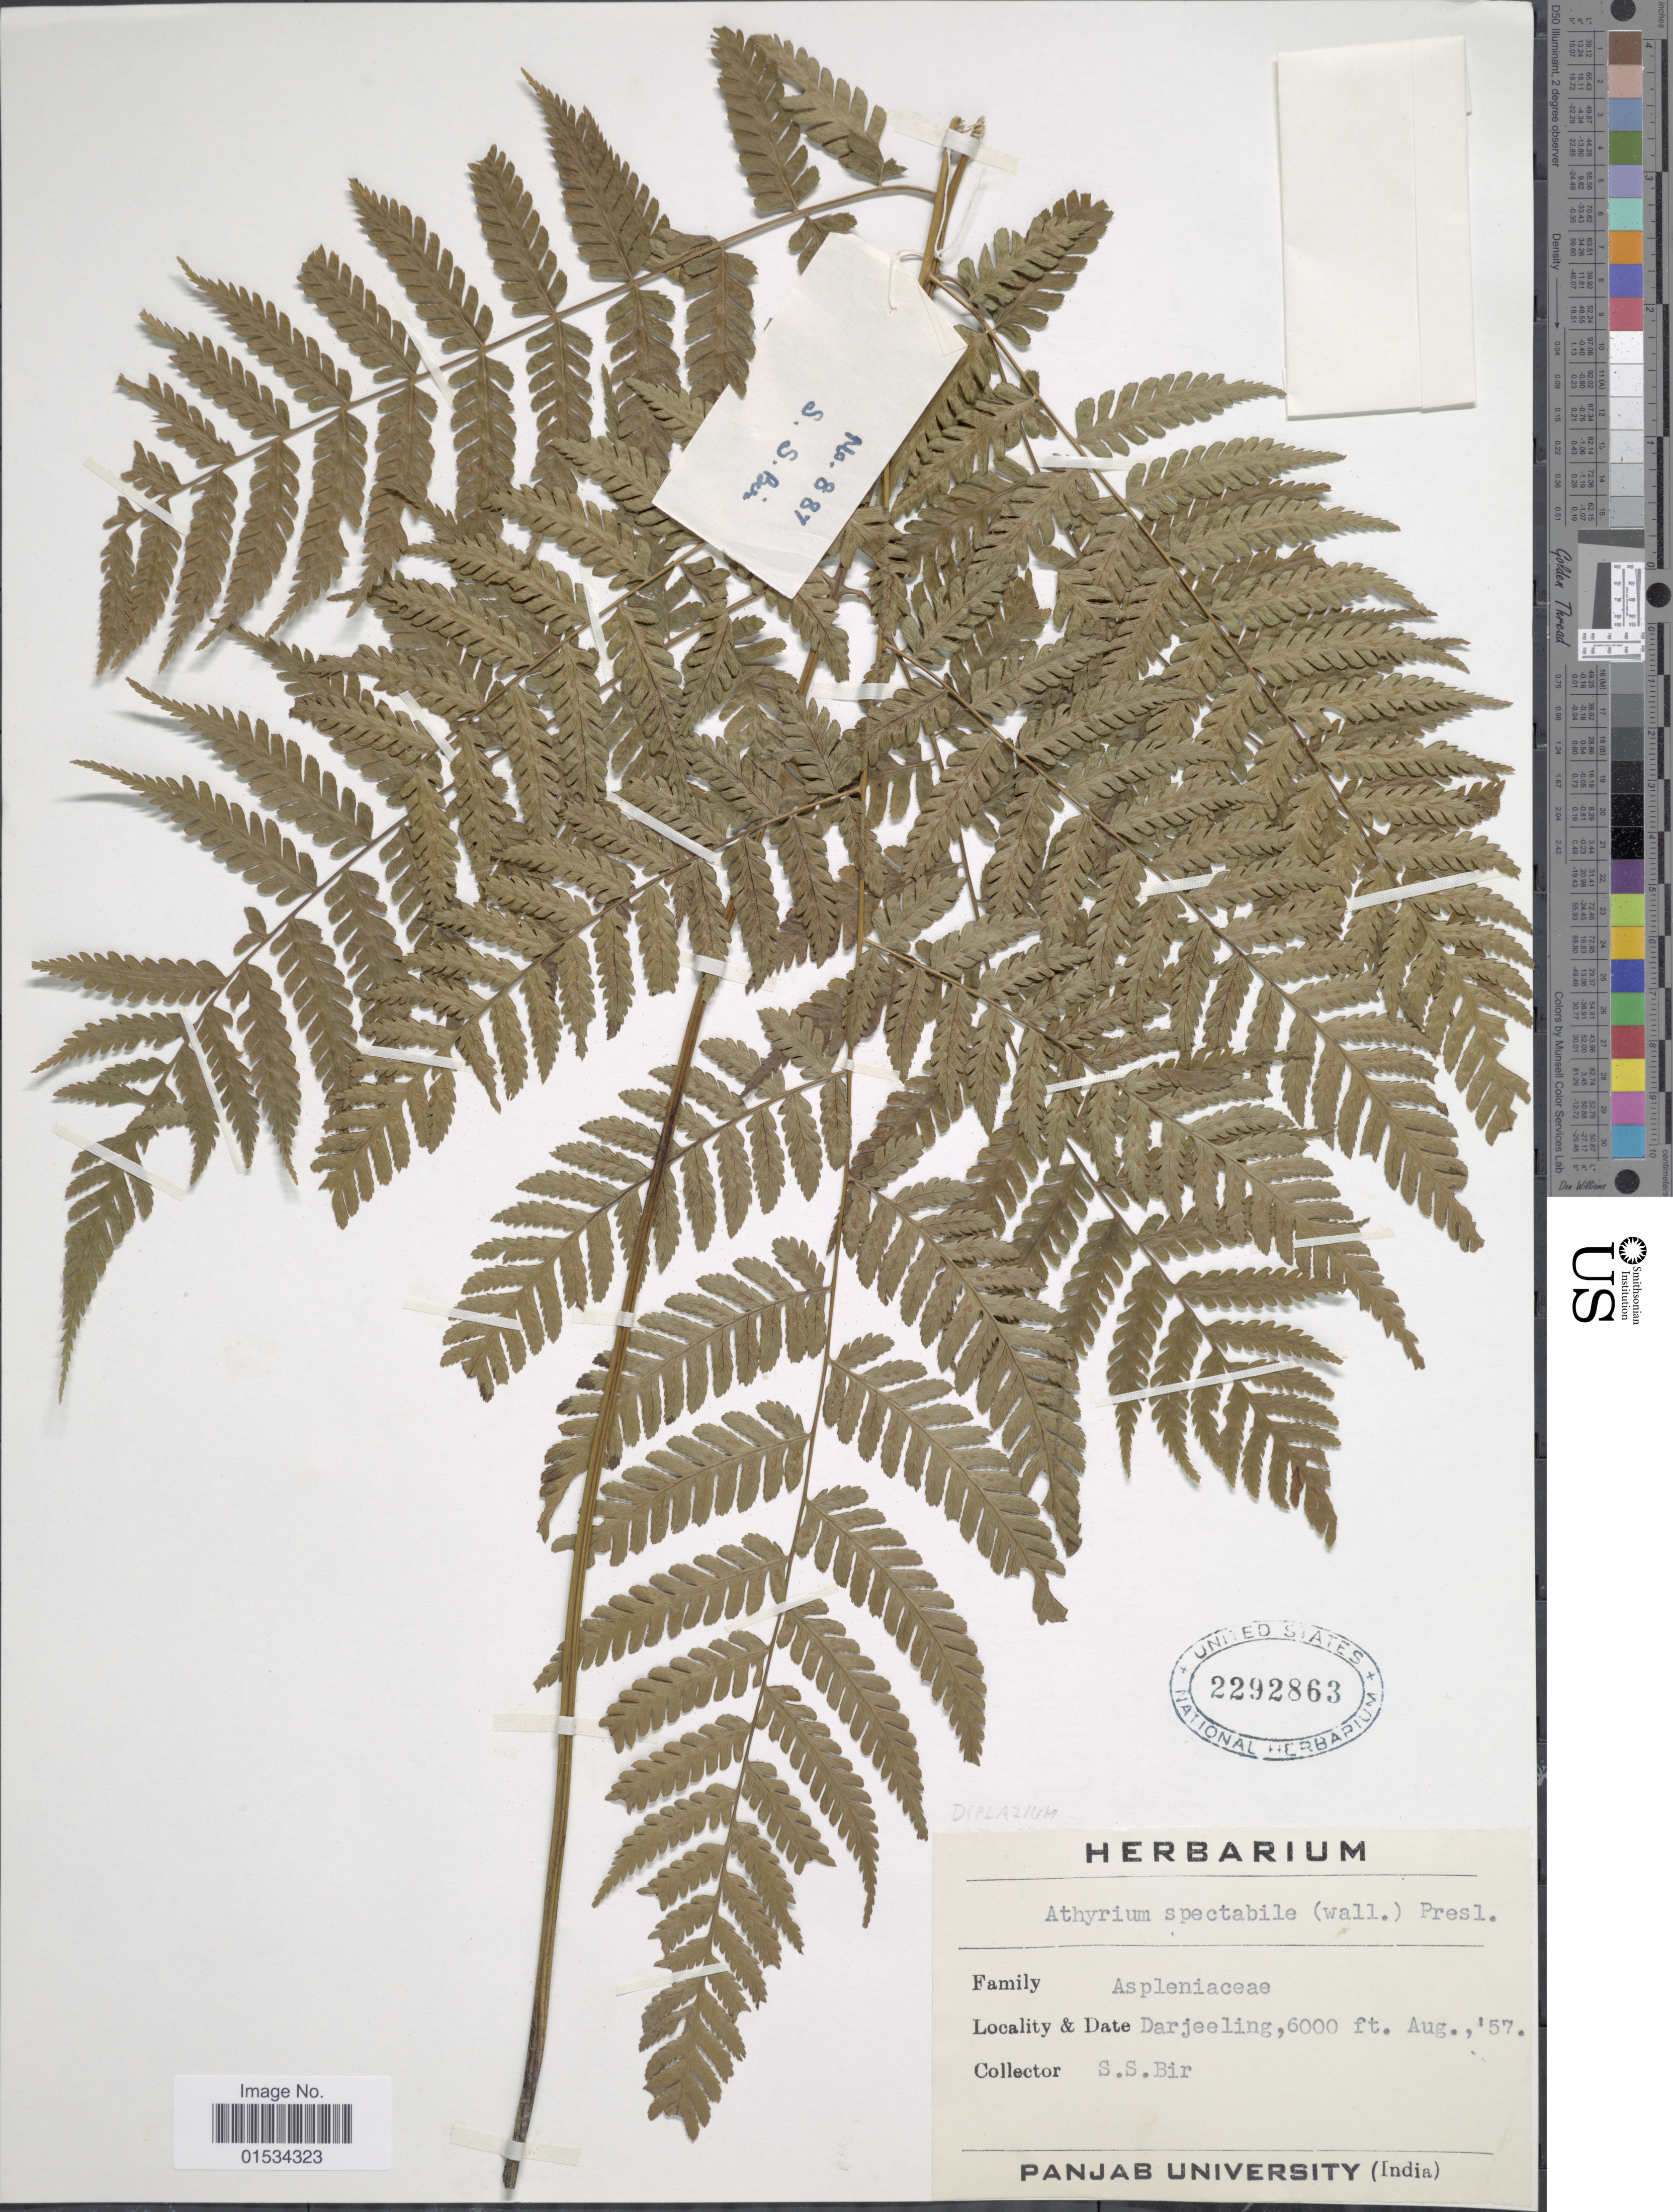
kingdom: Plantae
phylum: Tracheophyta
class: Polypodiopsida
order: Polypodiales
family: Athyriaceae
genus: Diplazium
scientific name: Diplazium spectabile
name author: (Wall. ex Mett.) Bir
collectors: S. S. Bir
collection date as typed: Transcribed d/m/y: /8/57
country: India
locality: Darjeeling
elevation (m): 1829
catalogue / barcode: US 2292863